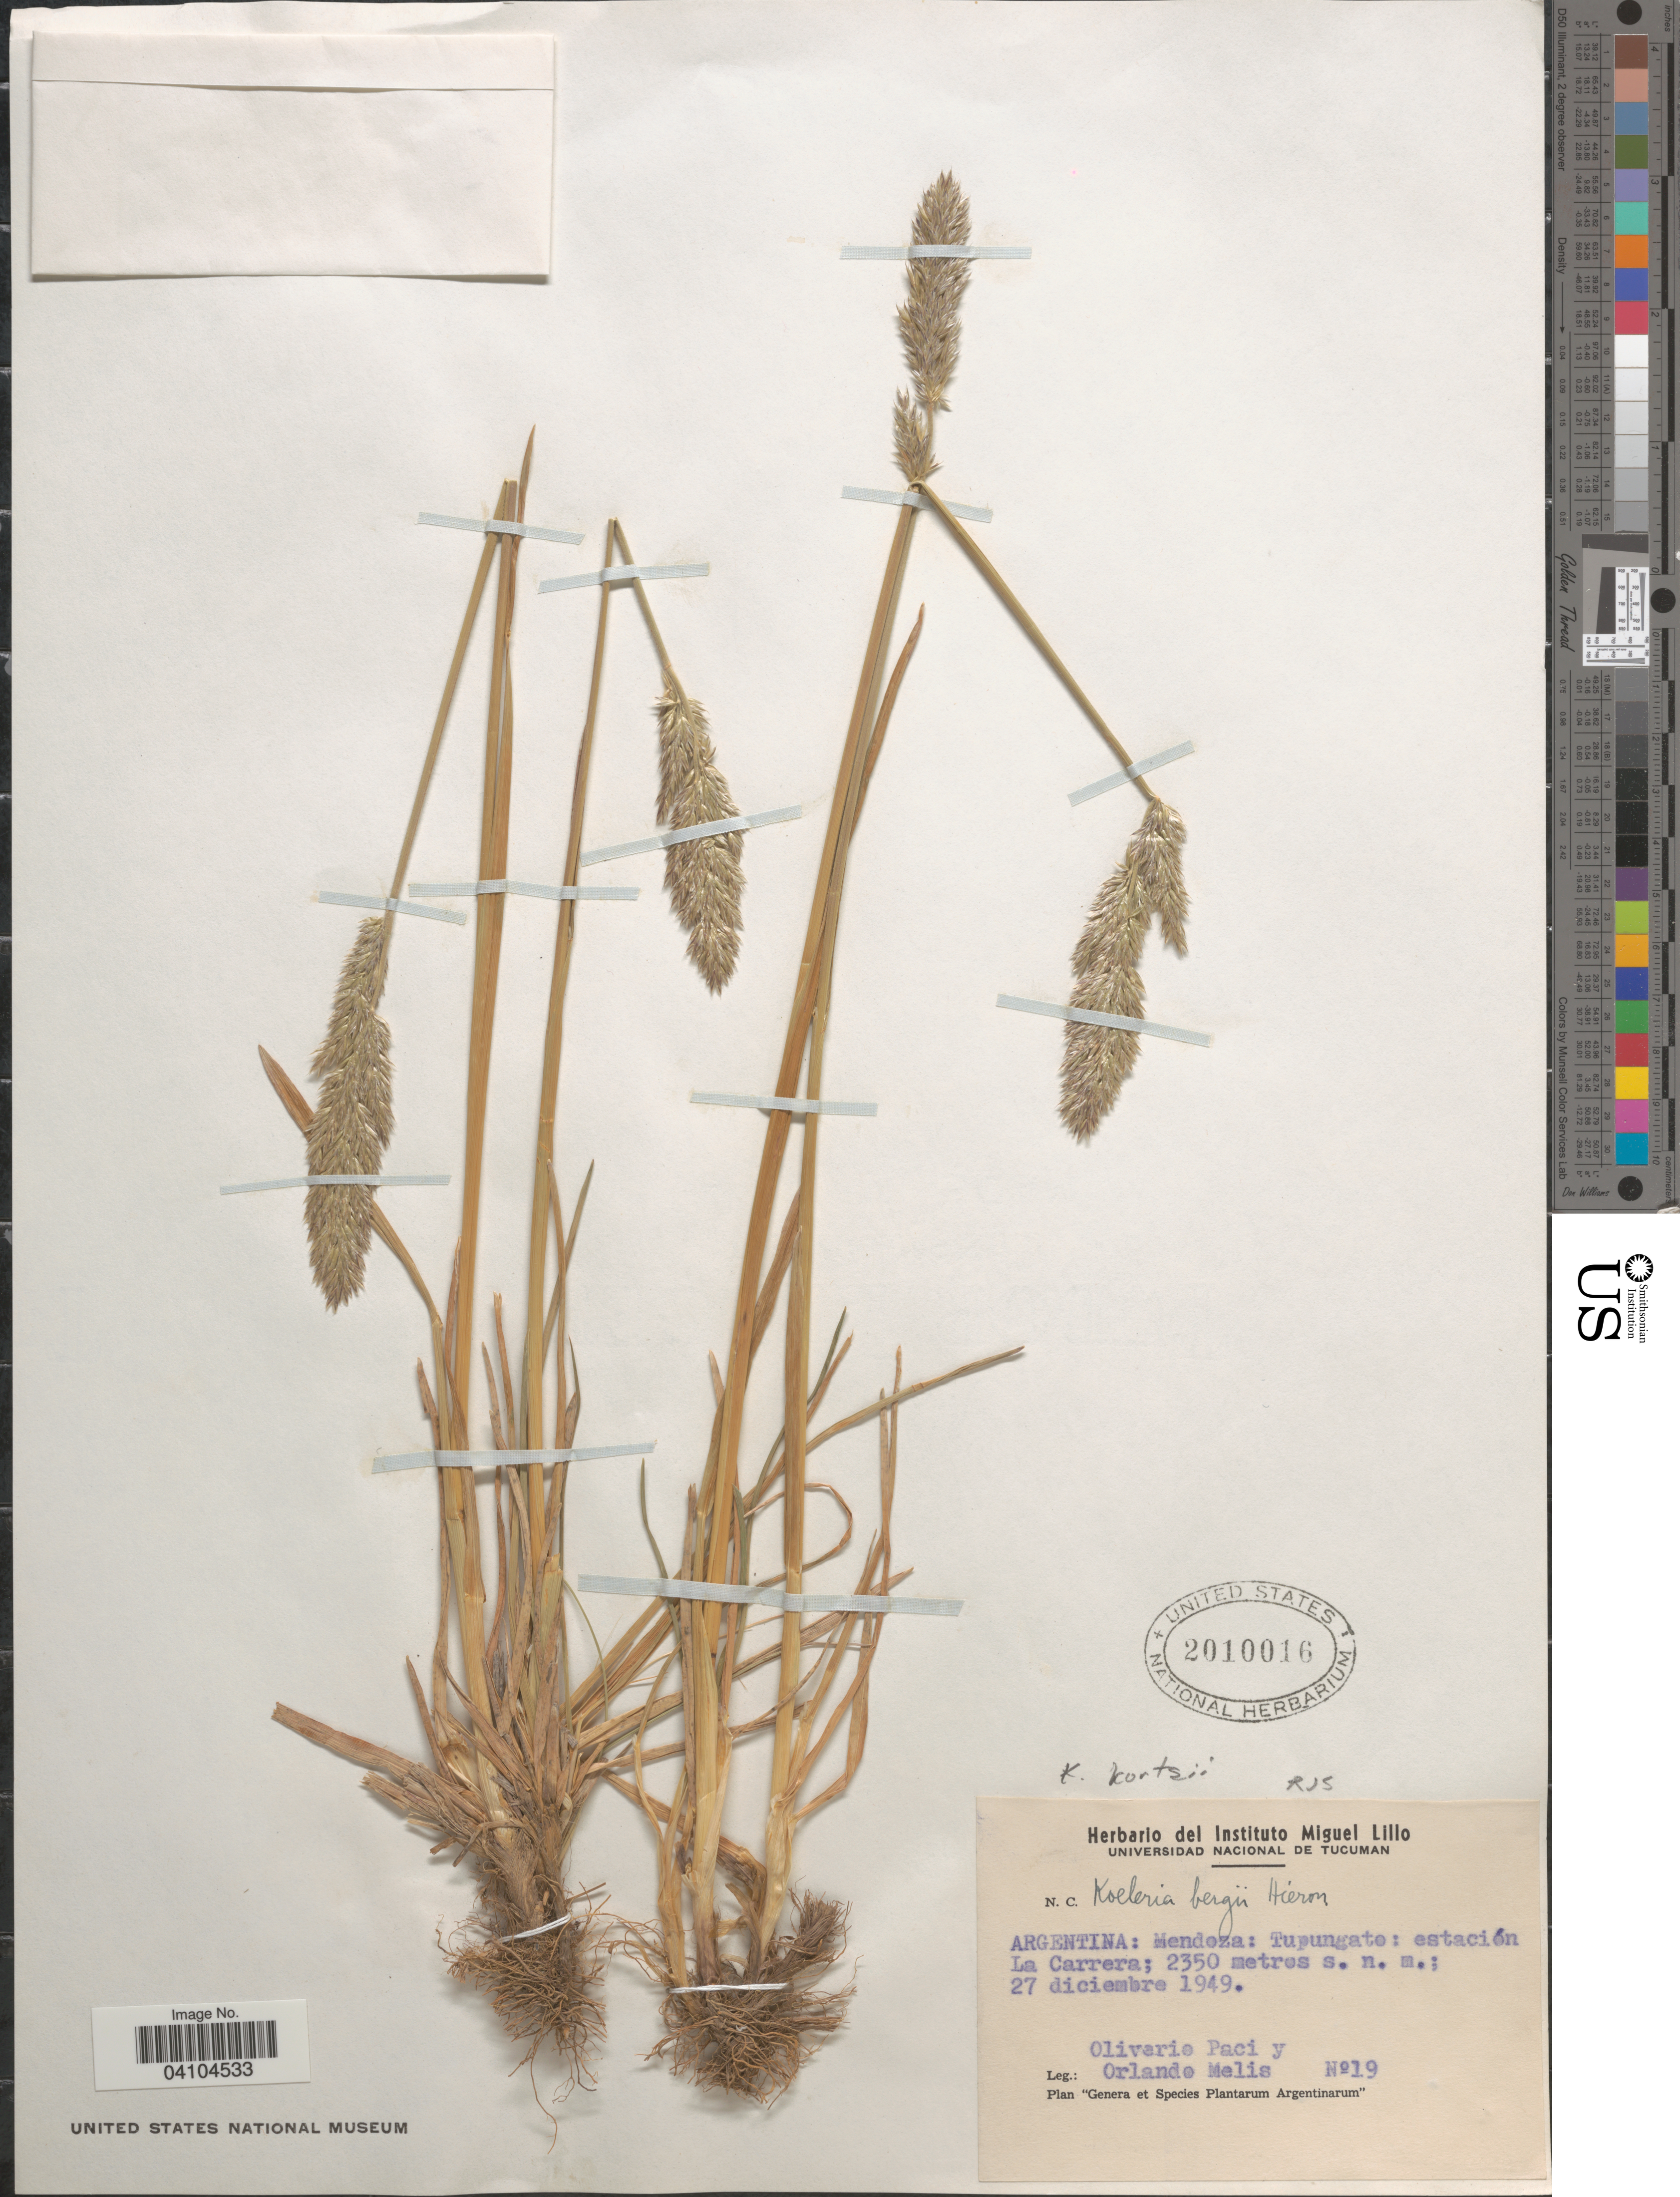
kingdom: Plantae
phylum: Tracheophyta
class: Liliopsida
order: Poales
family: Poaceae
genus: Koeleria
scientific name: Koeleria kurtzii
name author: Hack. ex Kurtz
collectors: O. Paci & O. Melis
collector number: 19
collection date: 1949-12-27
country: Argentina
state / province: Mendoza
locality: Tupungate: estación La Carrera.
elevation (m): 2350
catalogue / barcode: US 2010016